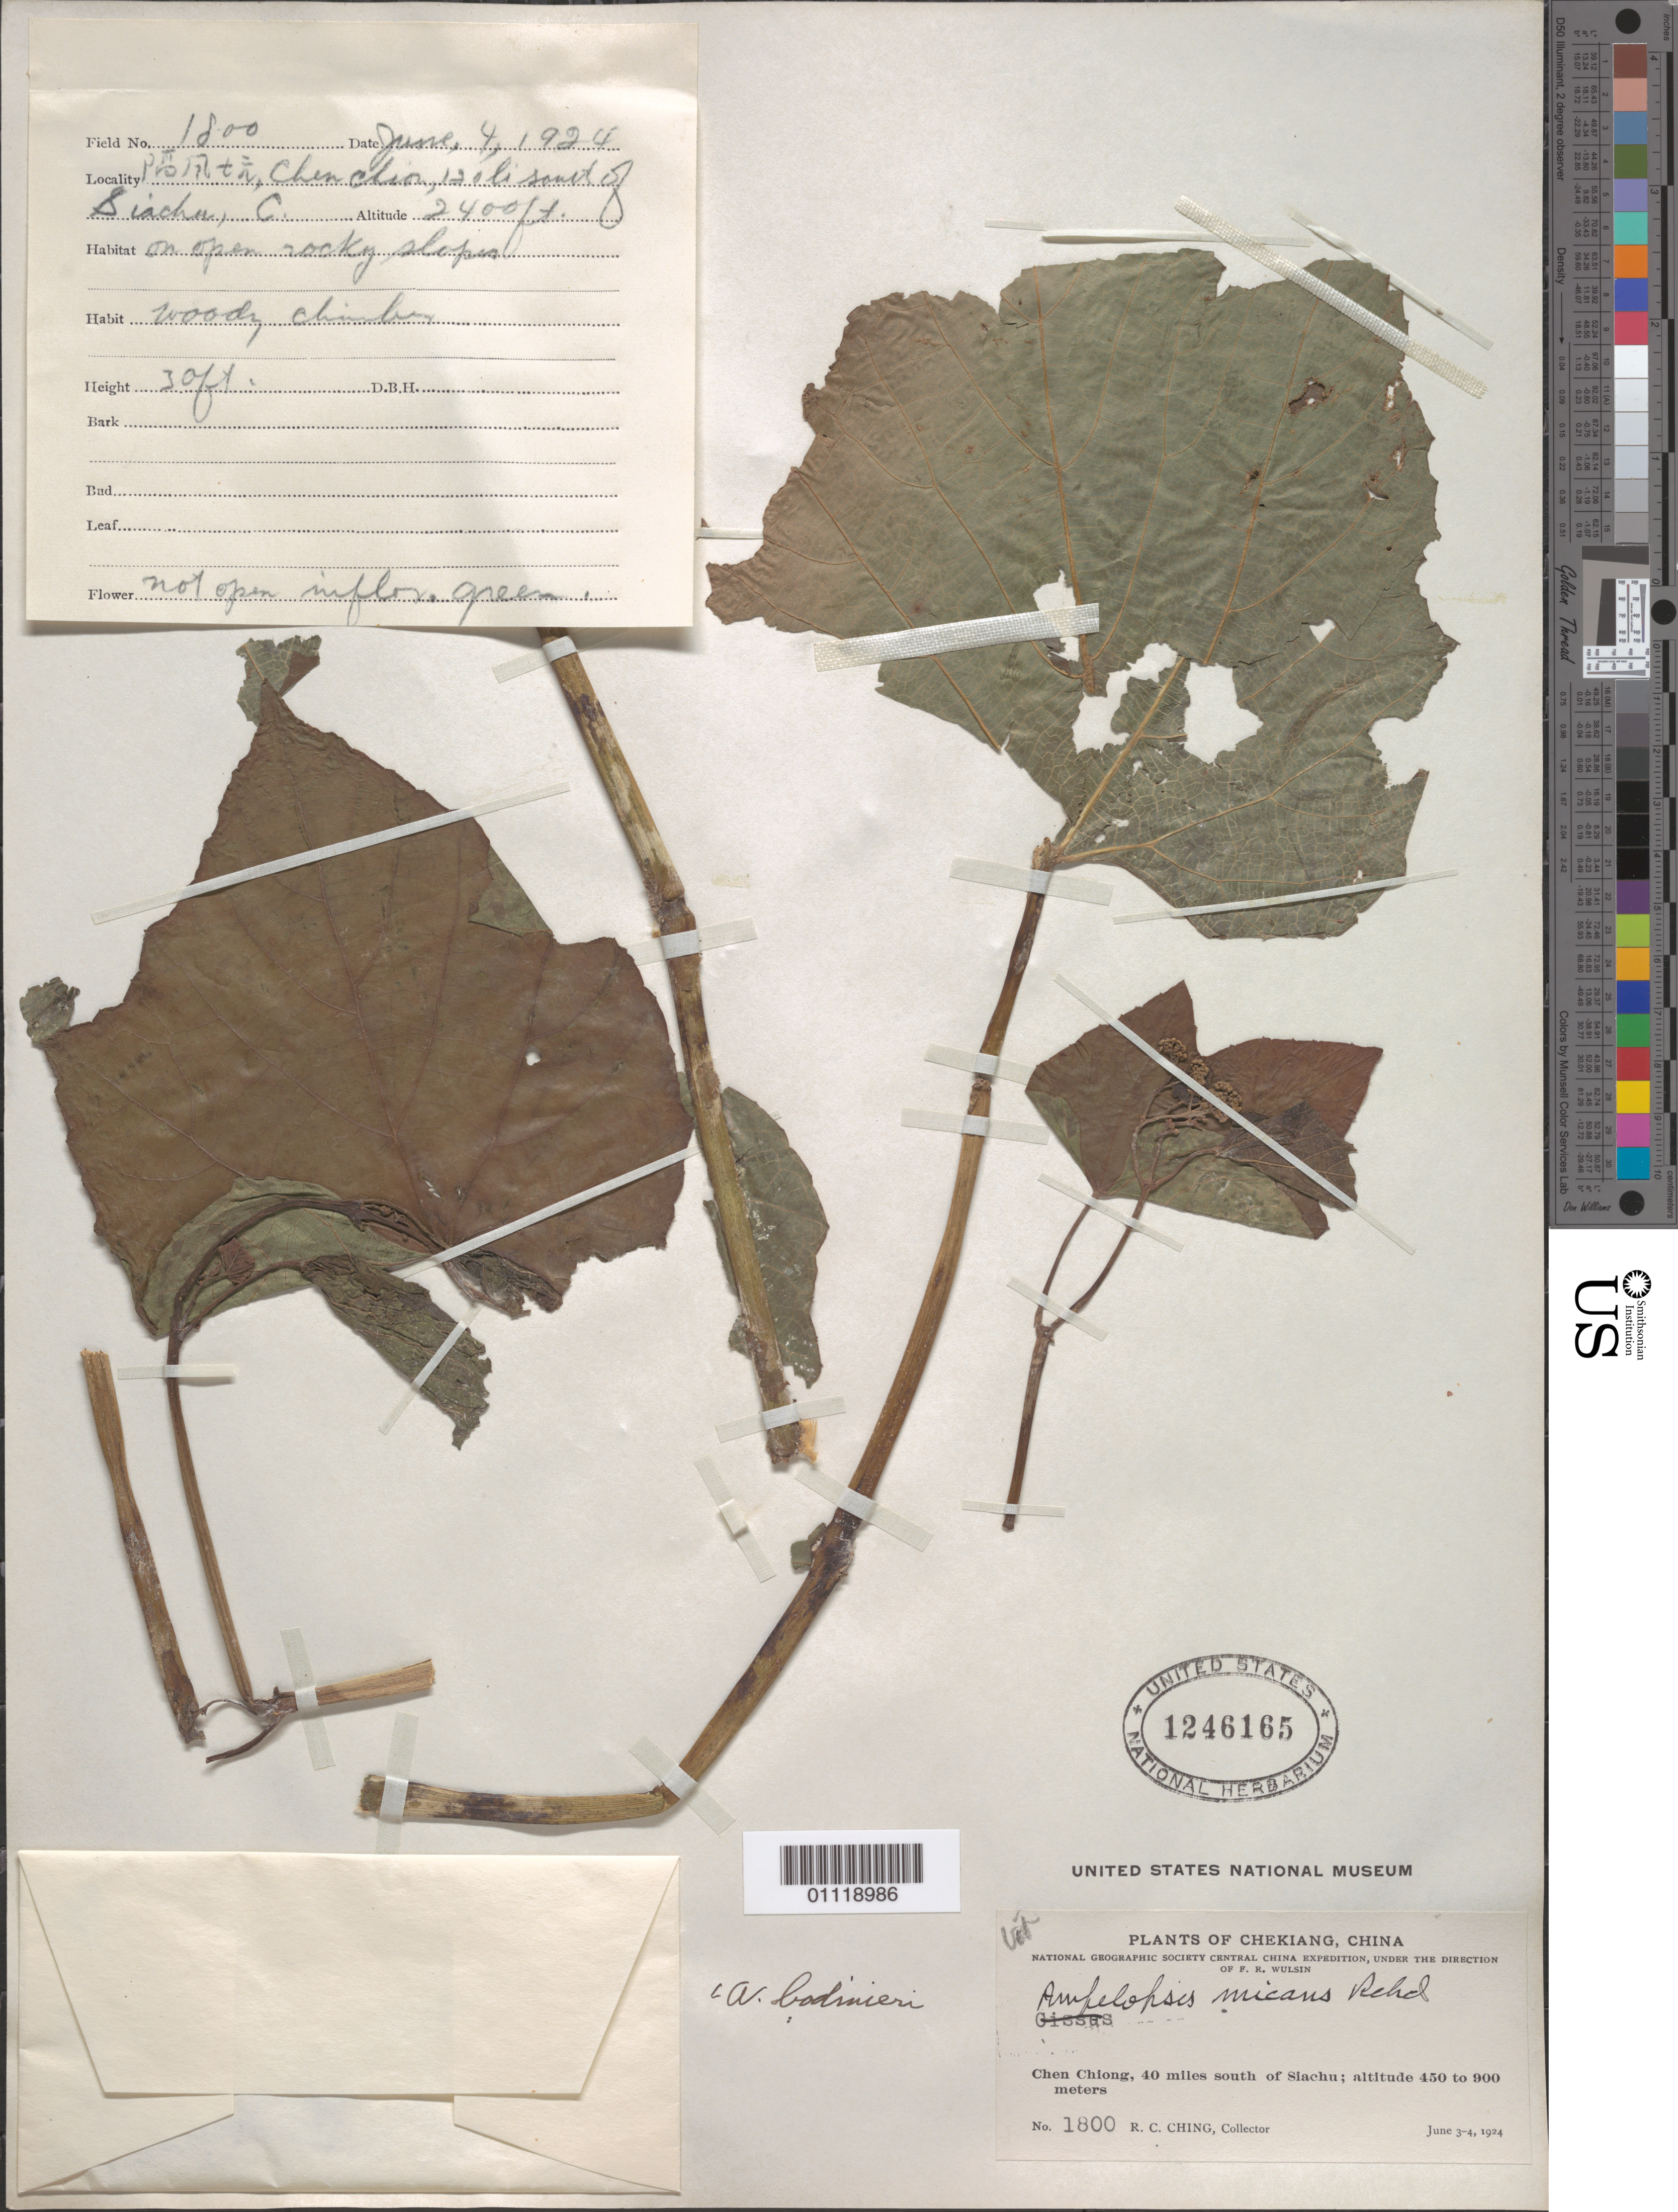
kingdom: Plantae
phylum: Tracheophyta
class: Magnoliopsida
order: Vitales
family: Vitaceae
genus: Ampelopsis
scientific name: Ampelopsis bodinieri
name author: (H. Lév. & Vaniot) Rehder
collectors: R. C. Ching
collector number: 1800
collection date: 1924-06-03/1924-06-04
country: China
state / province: Zhejiang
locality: Chen Chiong, 40 mi S of Siachu.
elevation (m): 450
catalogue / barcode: US 1246165